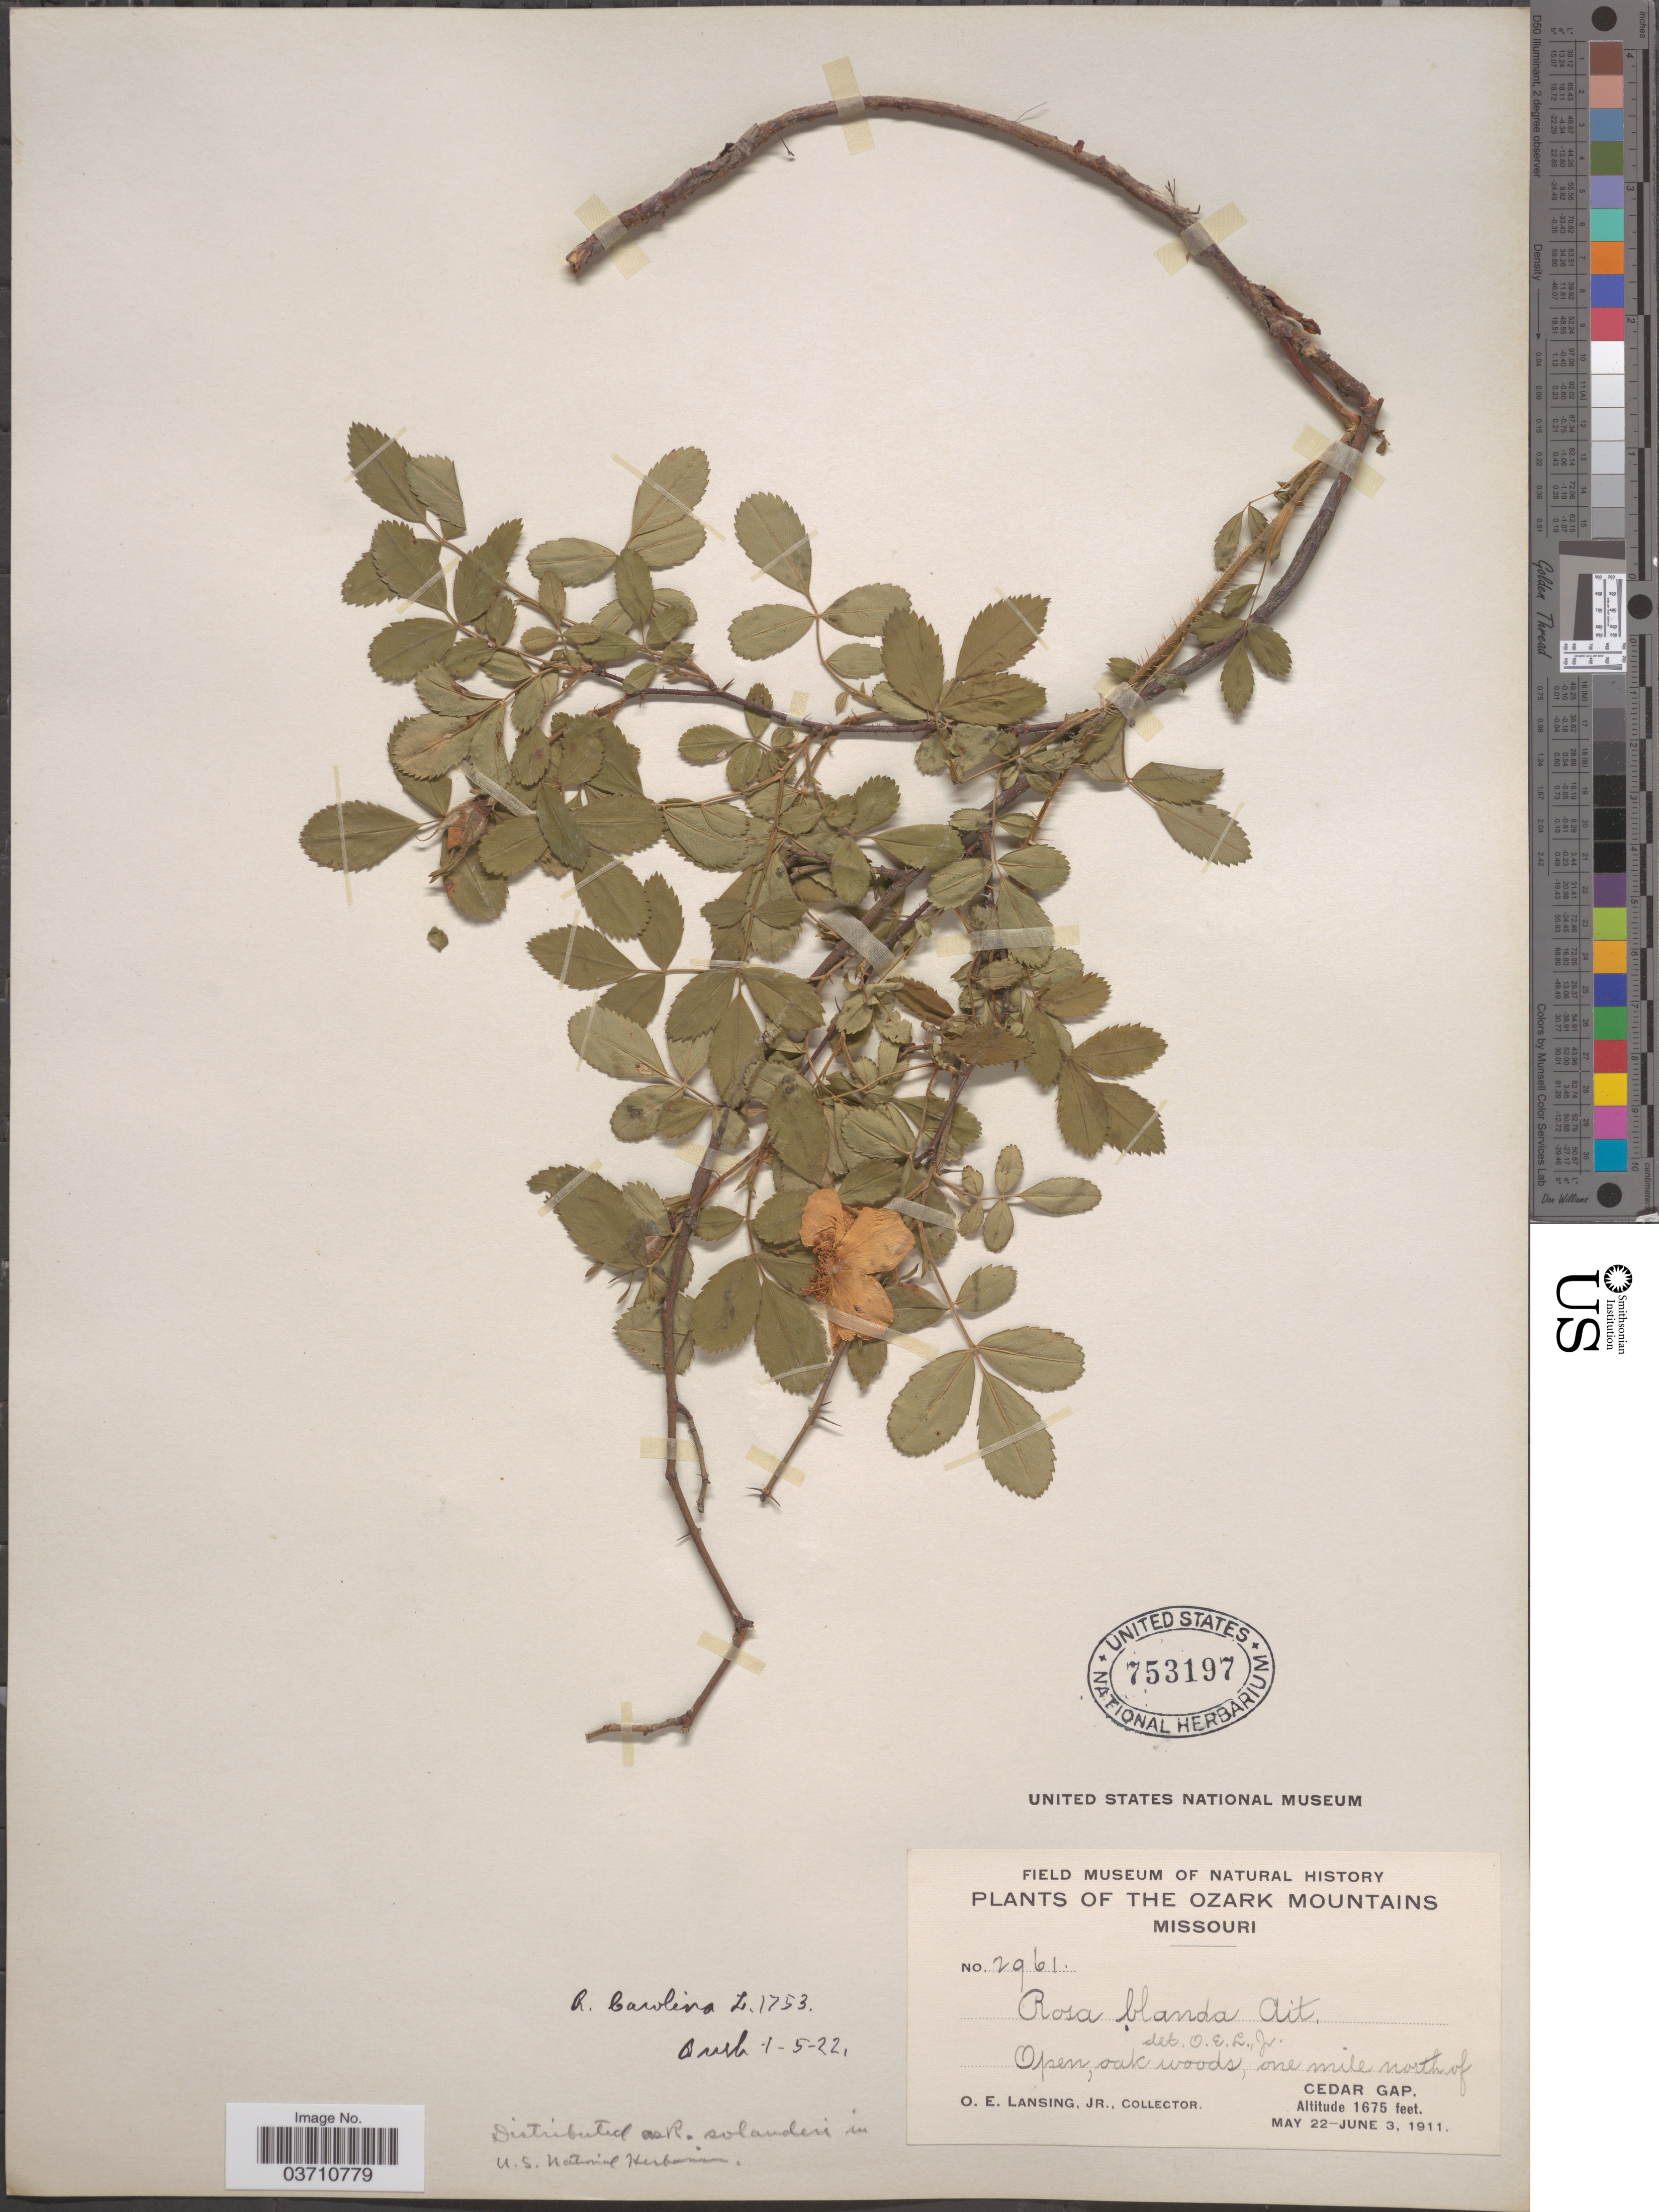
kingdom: Plantae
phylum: Tracheophyta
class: Magnoliopsida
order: Rosales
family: Rosaceae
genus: Rosa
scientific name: Rosa carolina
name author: L.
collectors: O. Lansing Jr.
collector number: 2961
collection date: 1911-05-22/1911-06-03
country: United States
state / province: Missouri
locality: The Ozark Mountains. One mile north of Cedar Gap.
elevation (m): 511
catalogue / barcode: US 753197